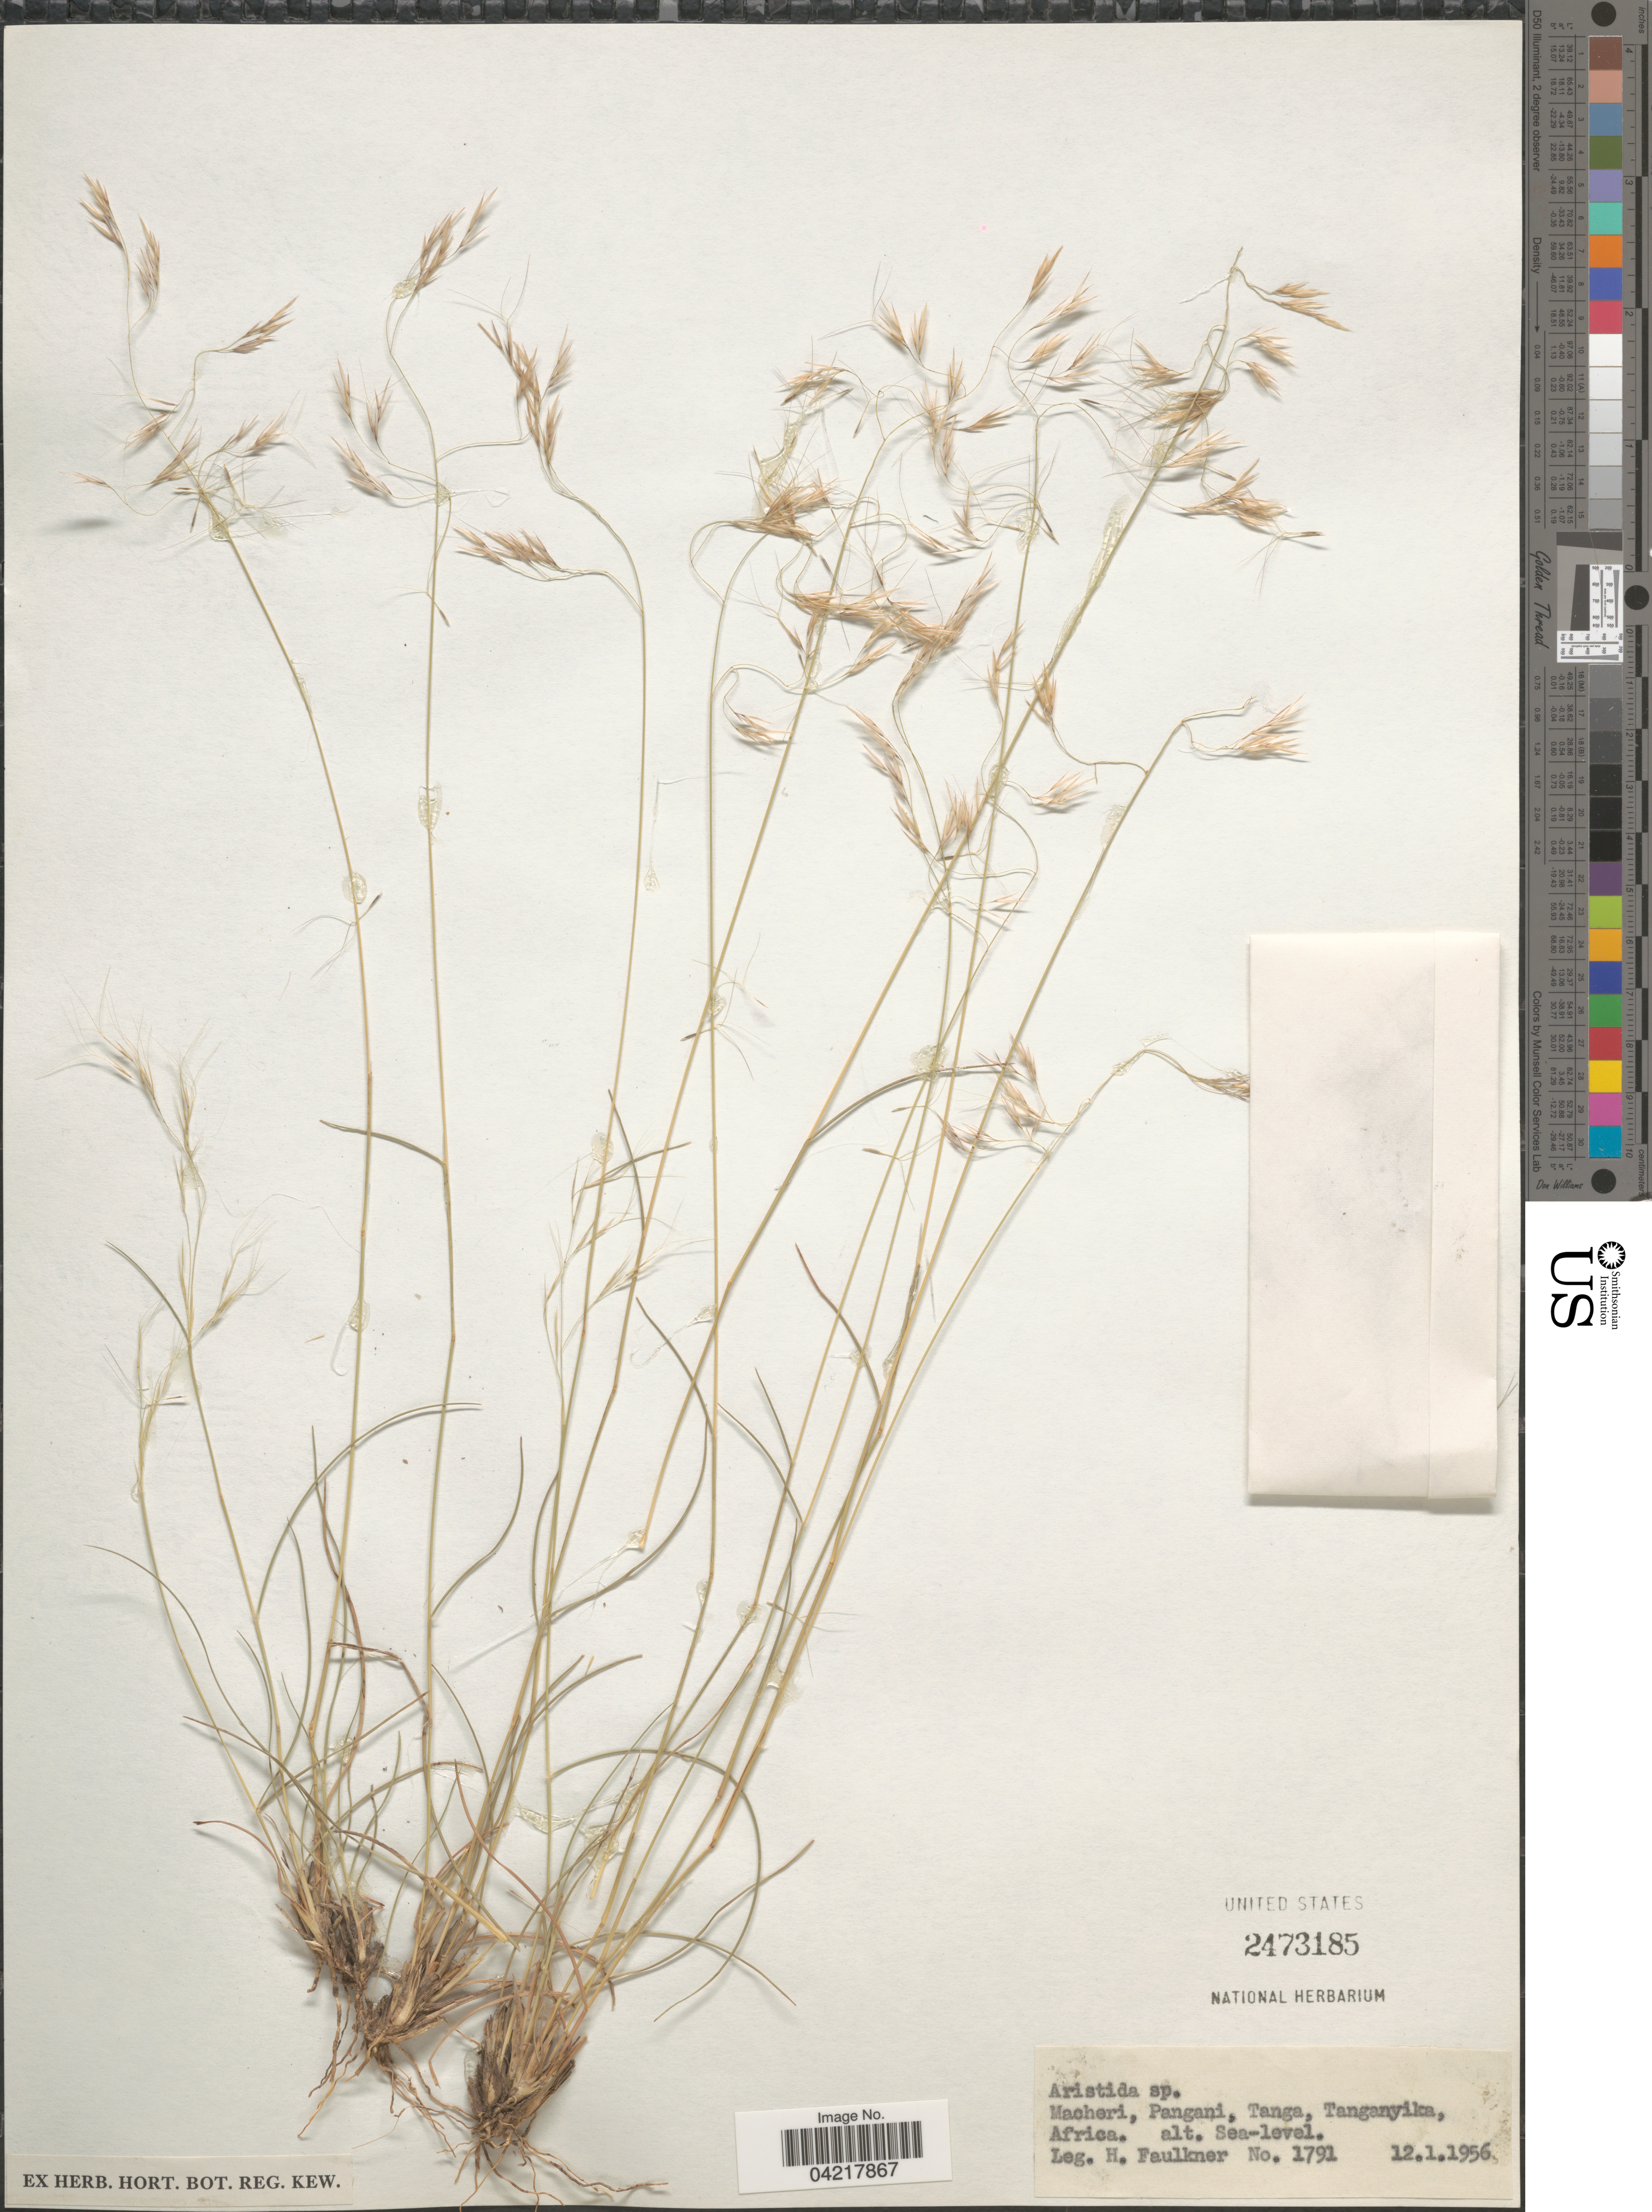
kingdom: Plantae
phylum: Tracheophyta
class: Liliopsida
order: Poales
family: Poaceae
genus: Aristida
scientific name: Aristida sp.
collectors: H. Faulkner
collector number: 1791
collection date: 1956-01-12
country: Tanzania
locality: Macheri, Pangani, Tanga, Tanganyika.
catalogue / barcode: US 2473185